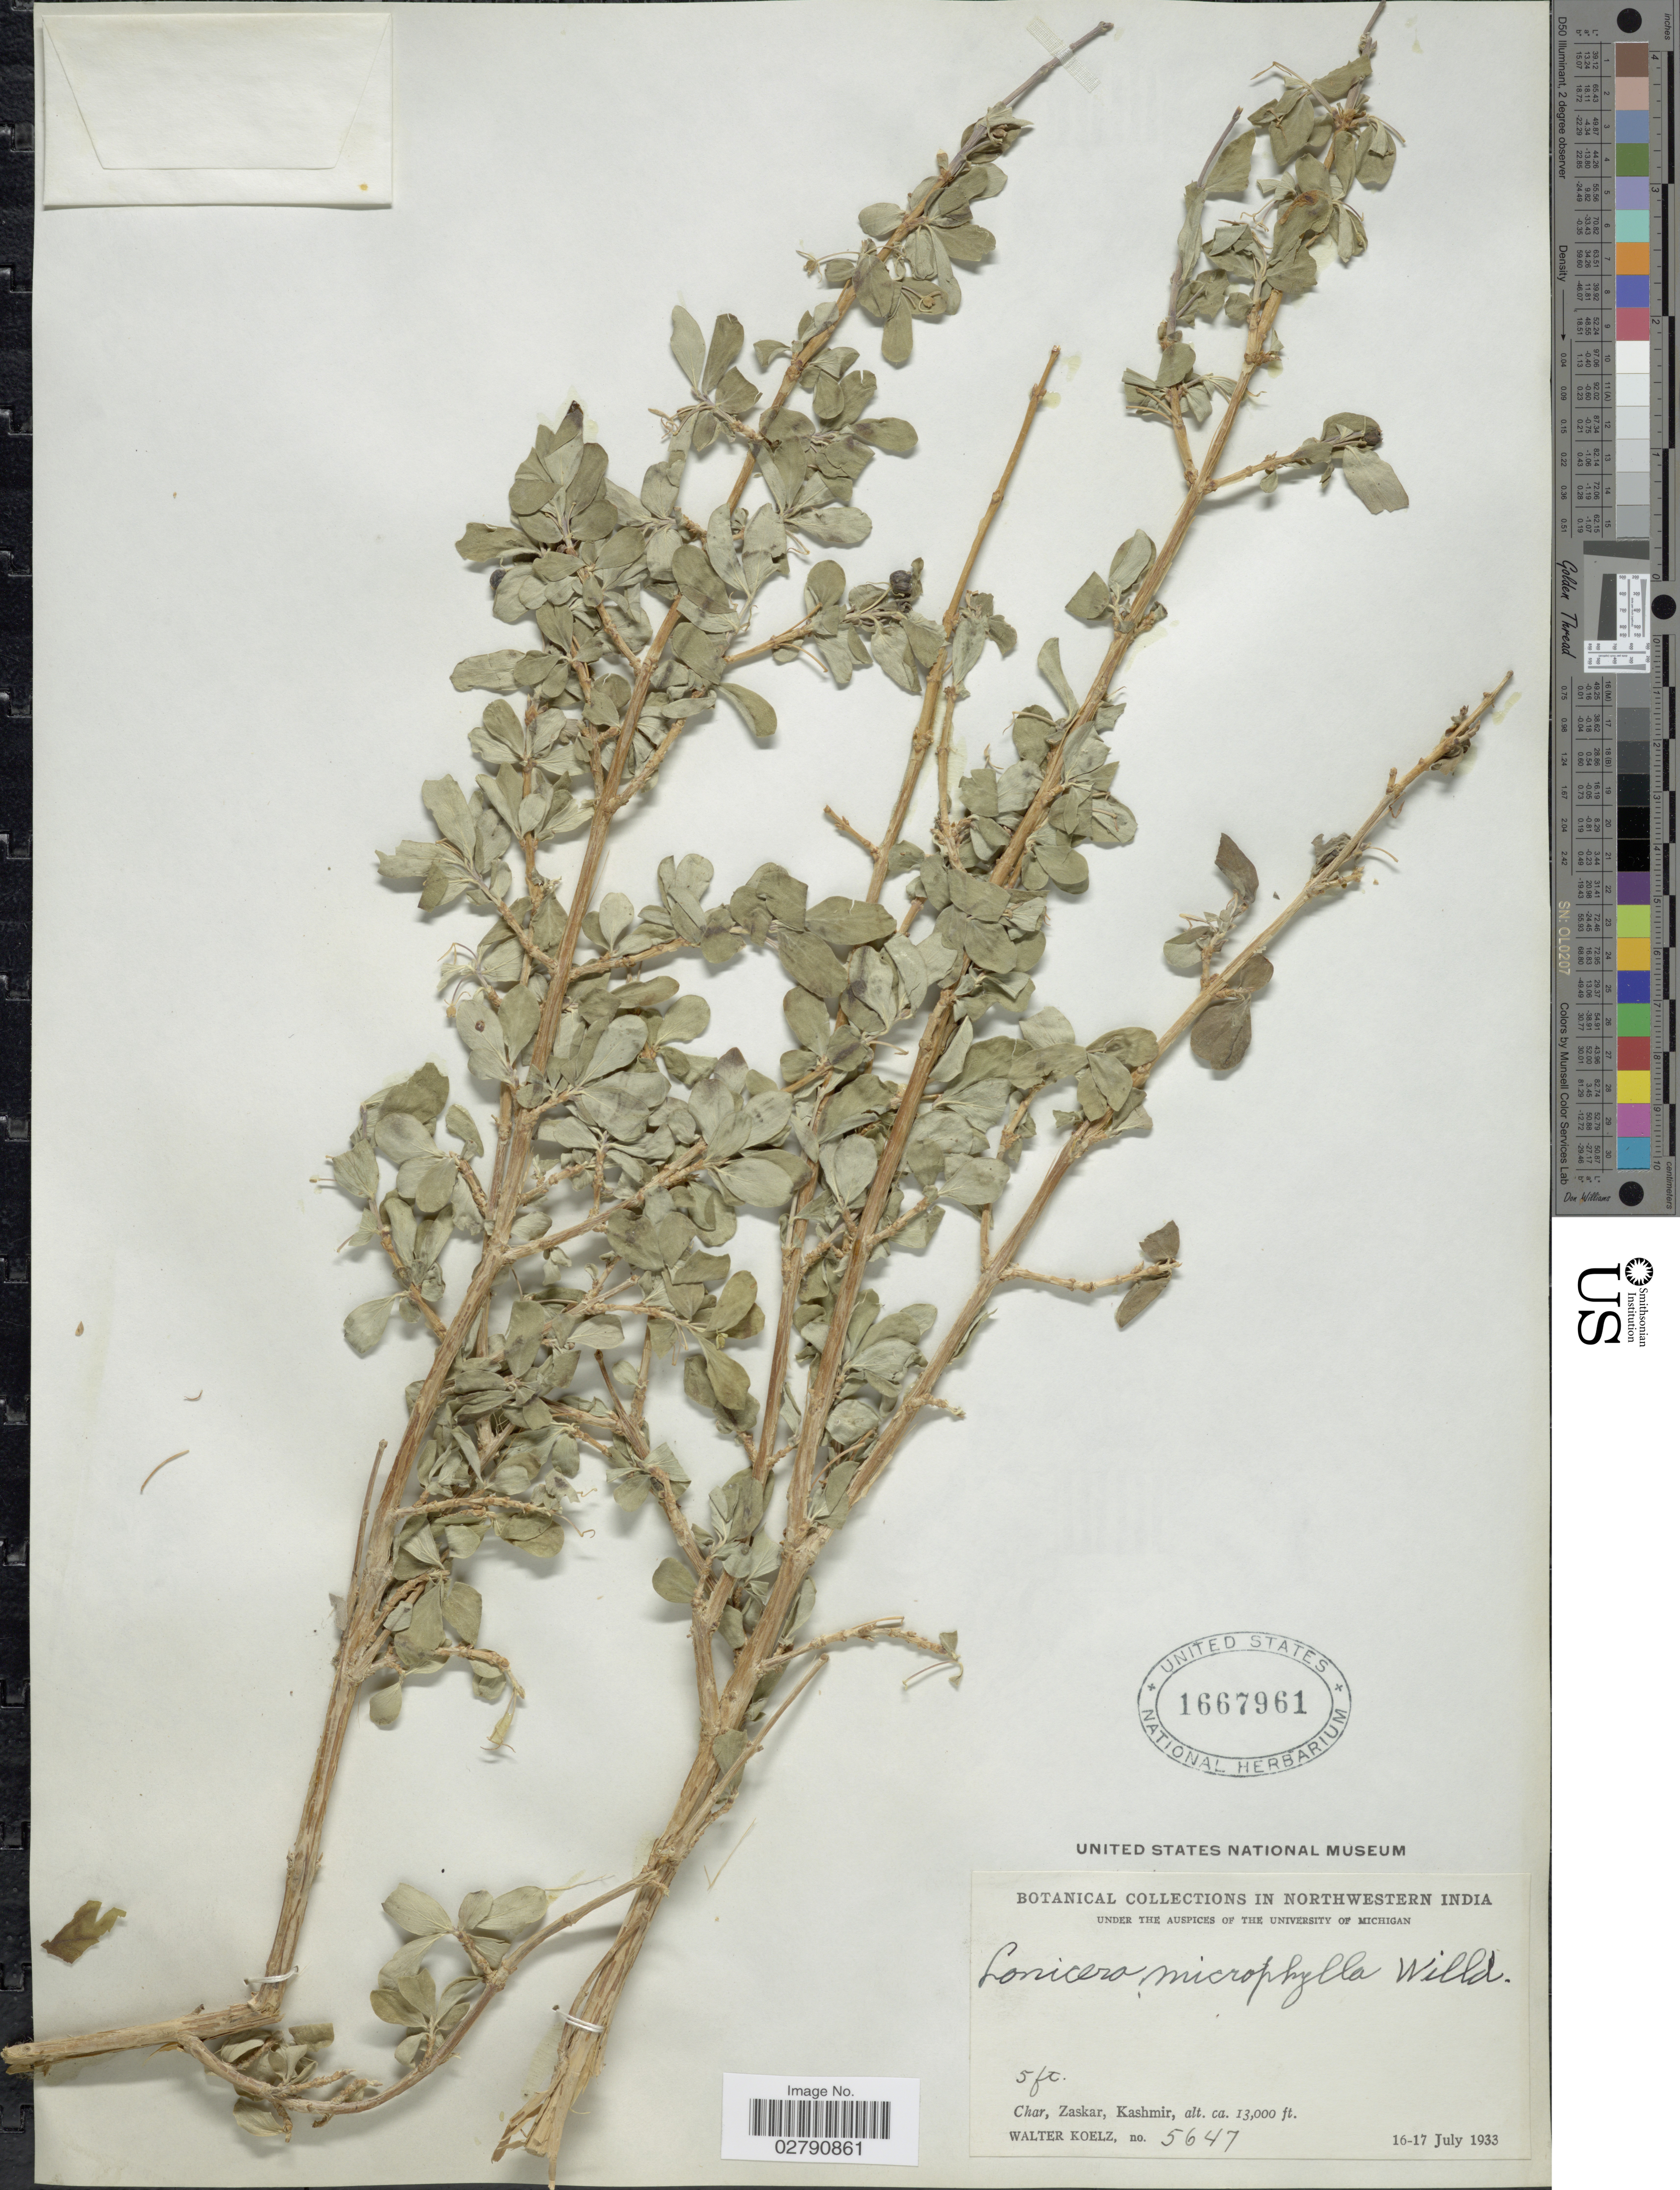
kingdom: Plantae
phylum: Tracheophyta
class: Magnoliopsida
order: Dipsacales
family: Caprifoliaceae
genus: Lonicera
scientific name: Lonicera microphylla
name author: Willd. ex Schult.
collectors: W. N. Koelz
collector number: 5647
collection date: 1933-07-16/1933-07-17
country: India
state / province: Jammu and Kashmir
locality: Char, Zaskar, Kashmir.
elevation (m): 3962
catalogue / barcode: US 1667961